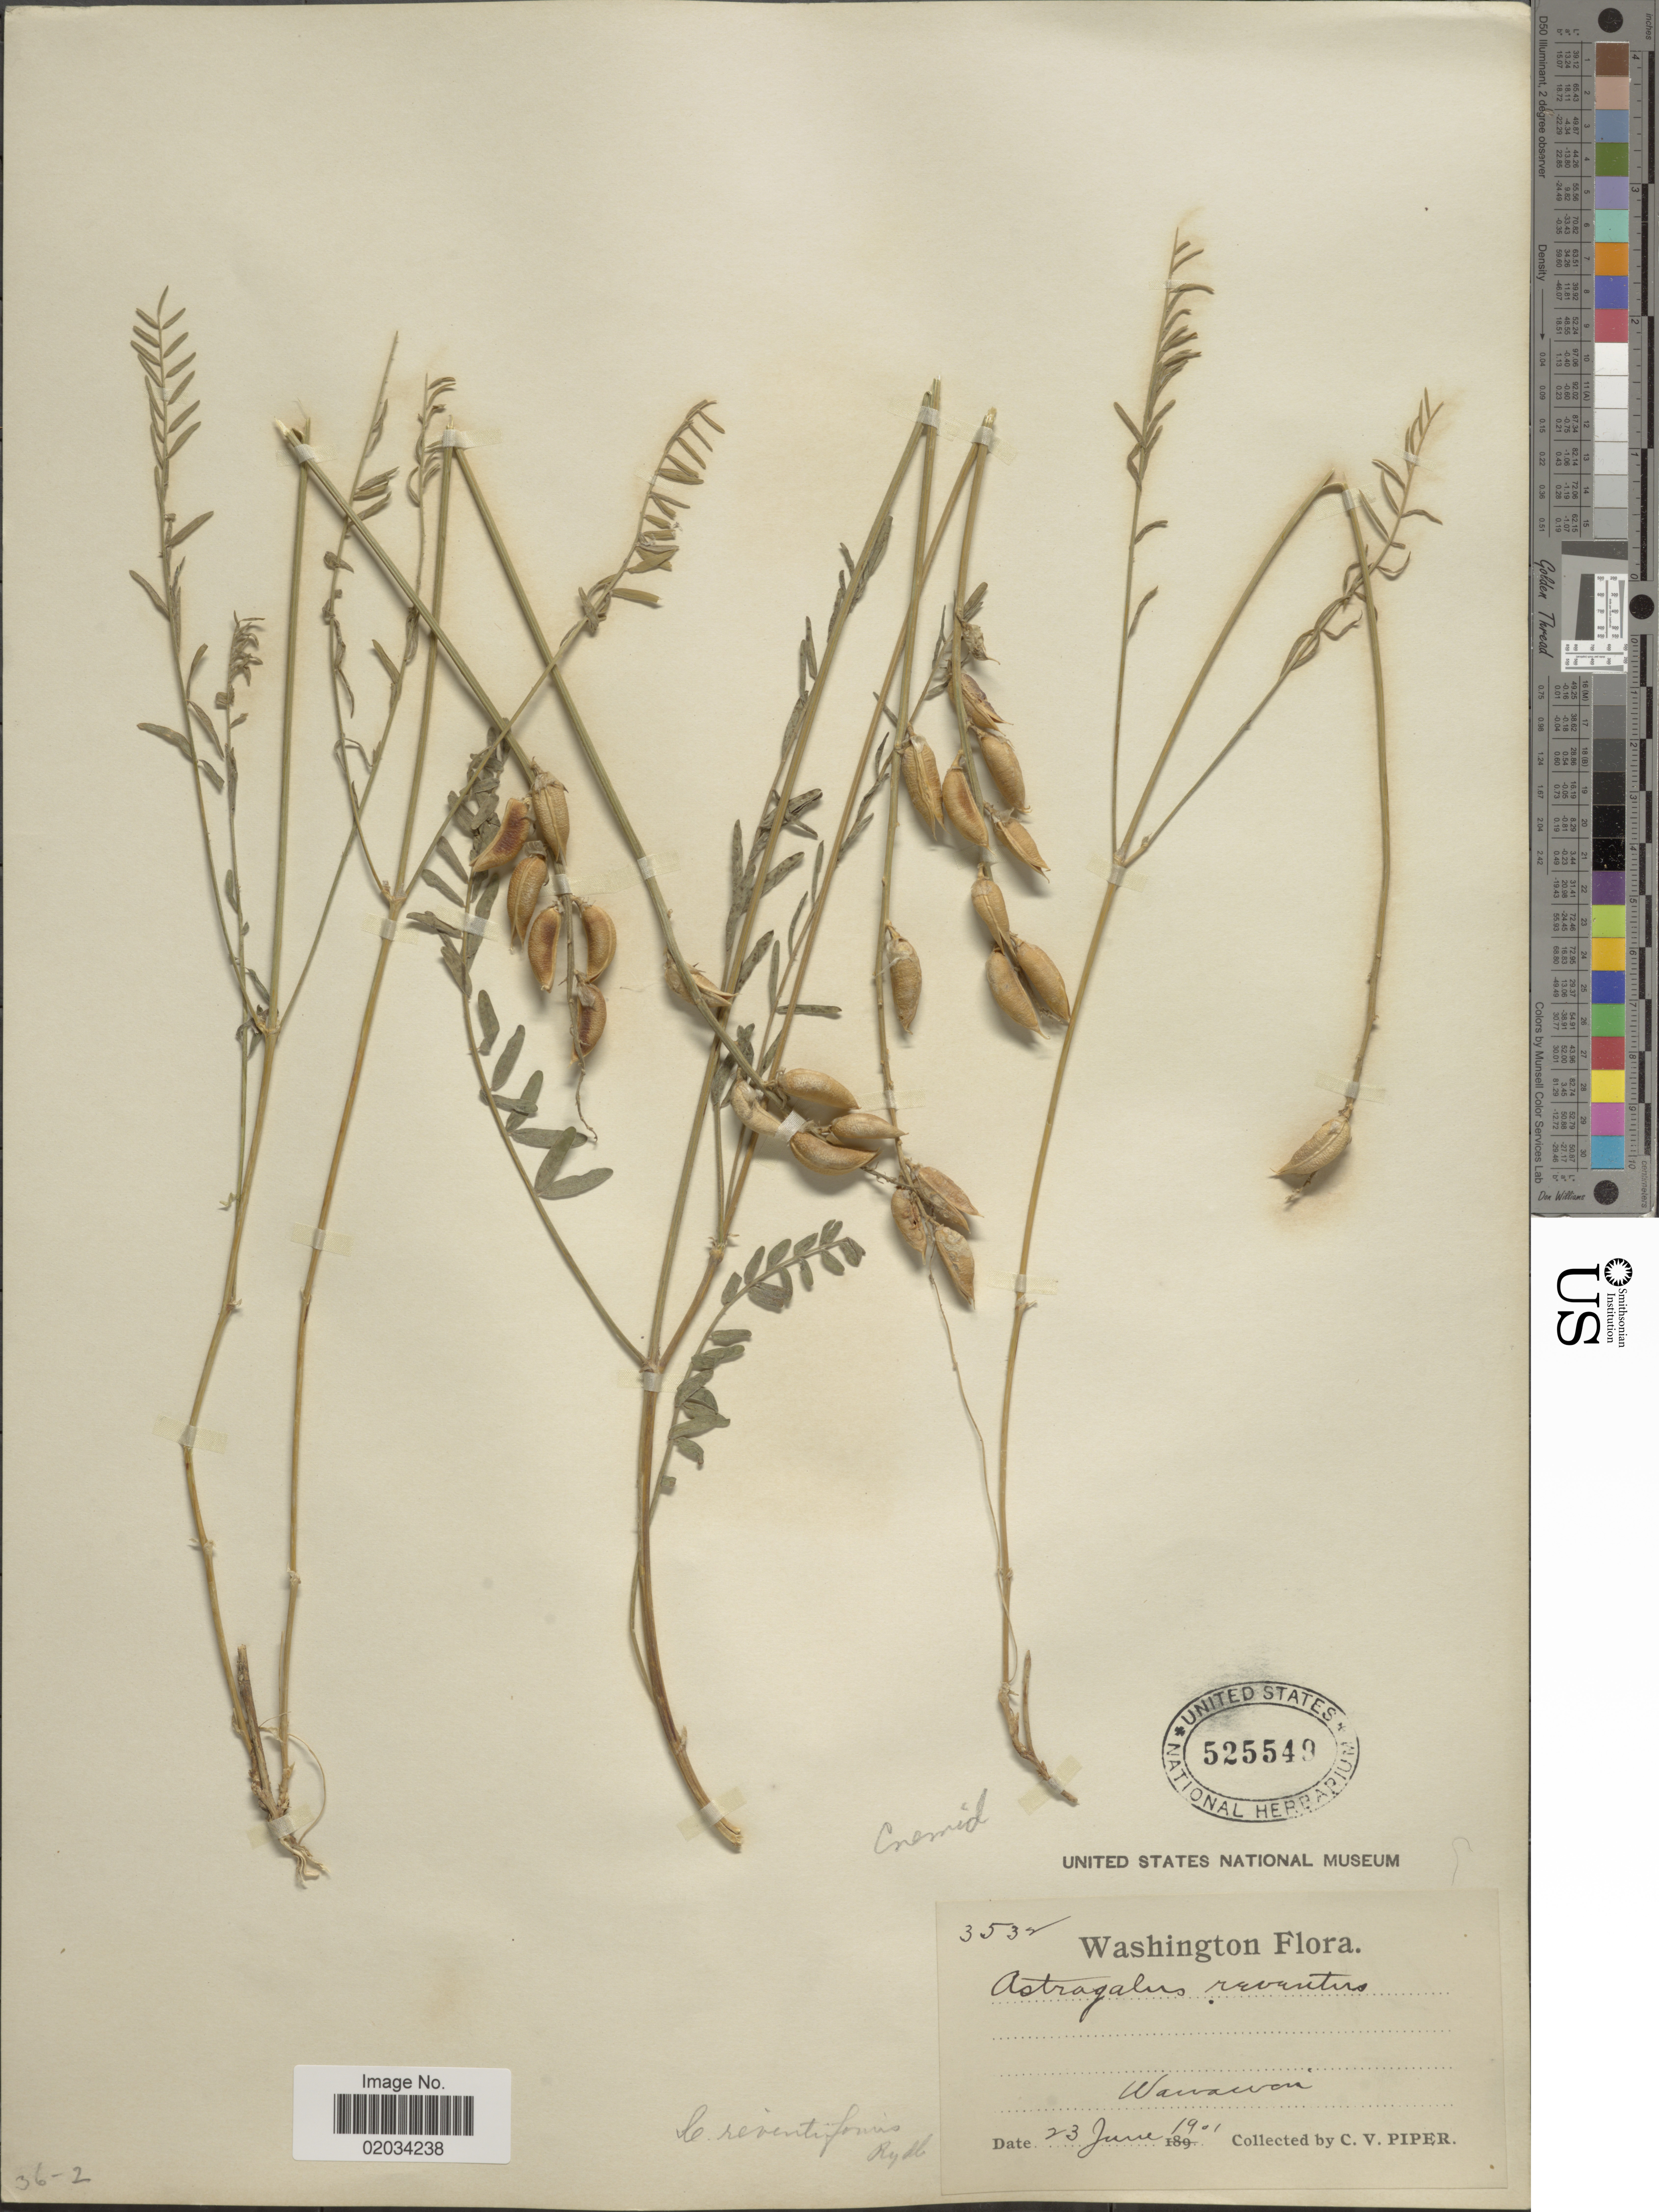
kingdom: Plantae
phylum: Tracheophyta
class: Magnoliopsida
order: Fabales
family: Fabaceae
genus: Astragalus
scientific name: Astragalus reventiformis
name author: (Rydb.) Barneby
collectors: C. V. Piper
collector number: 3532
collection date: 1901-06-23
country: United States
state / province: Washington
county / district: Whitman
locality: Wawawai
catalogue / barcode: US 525549